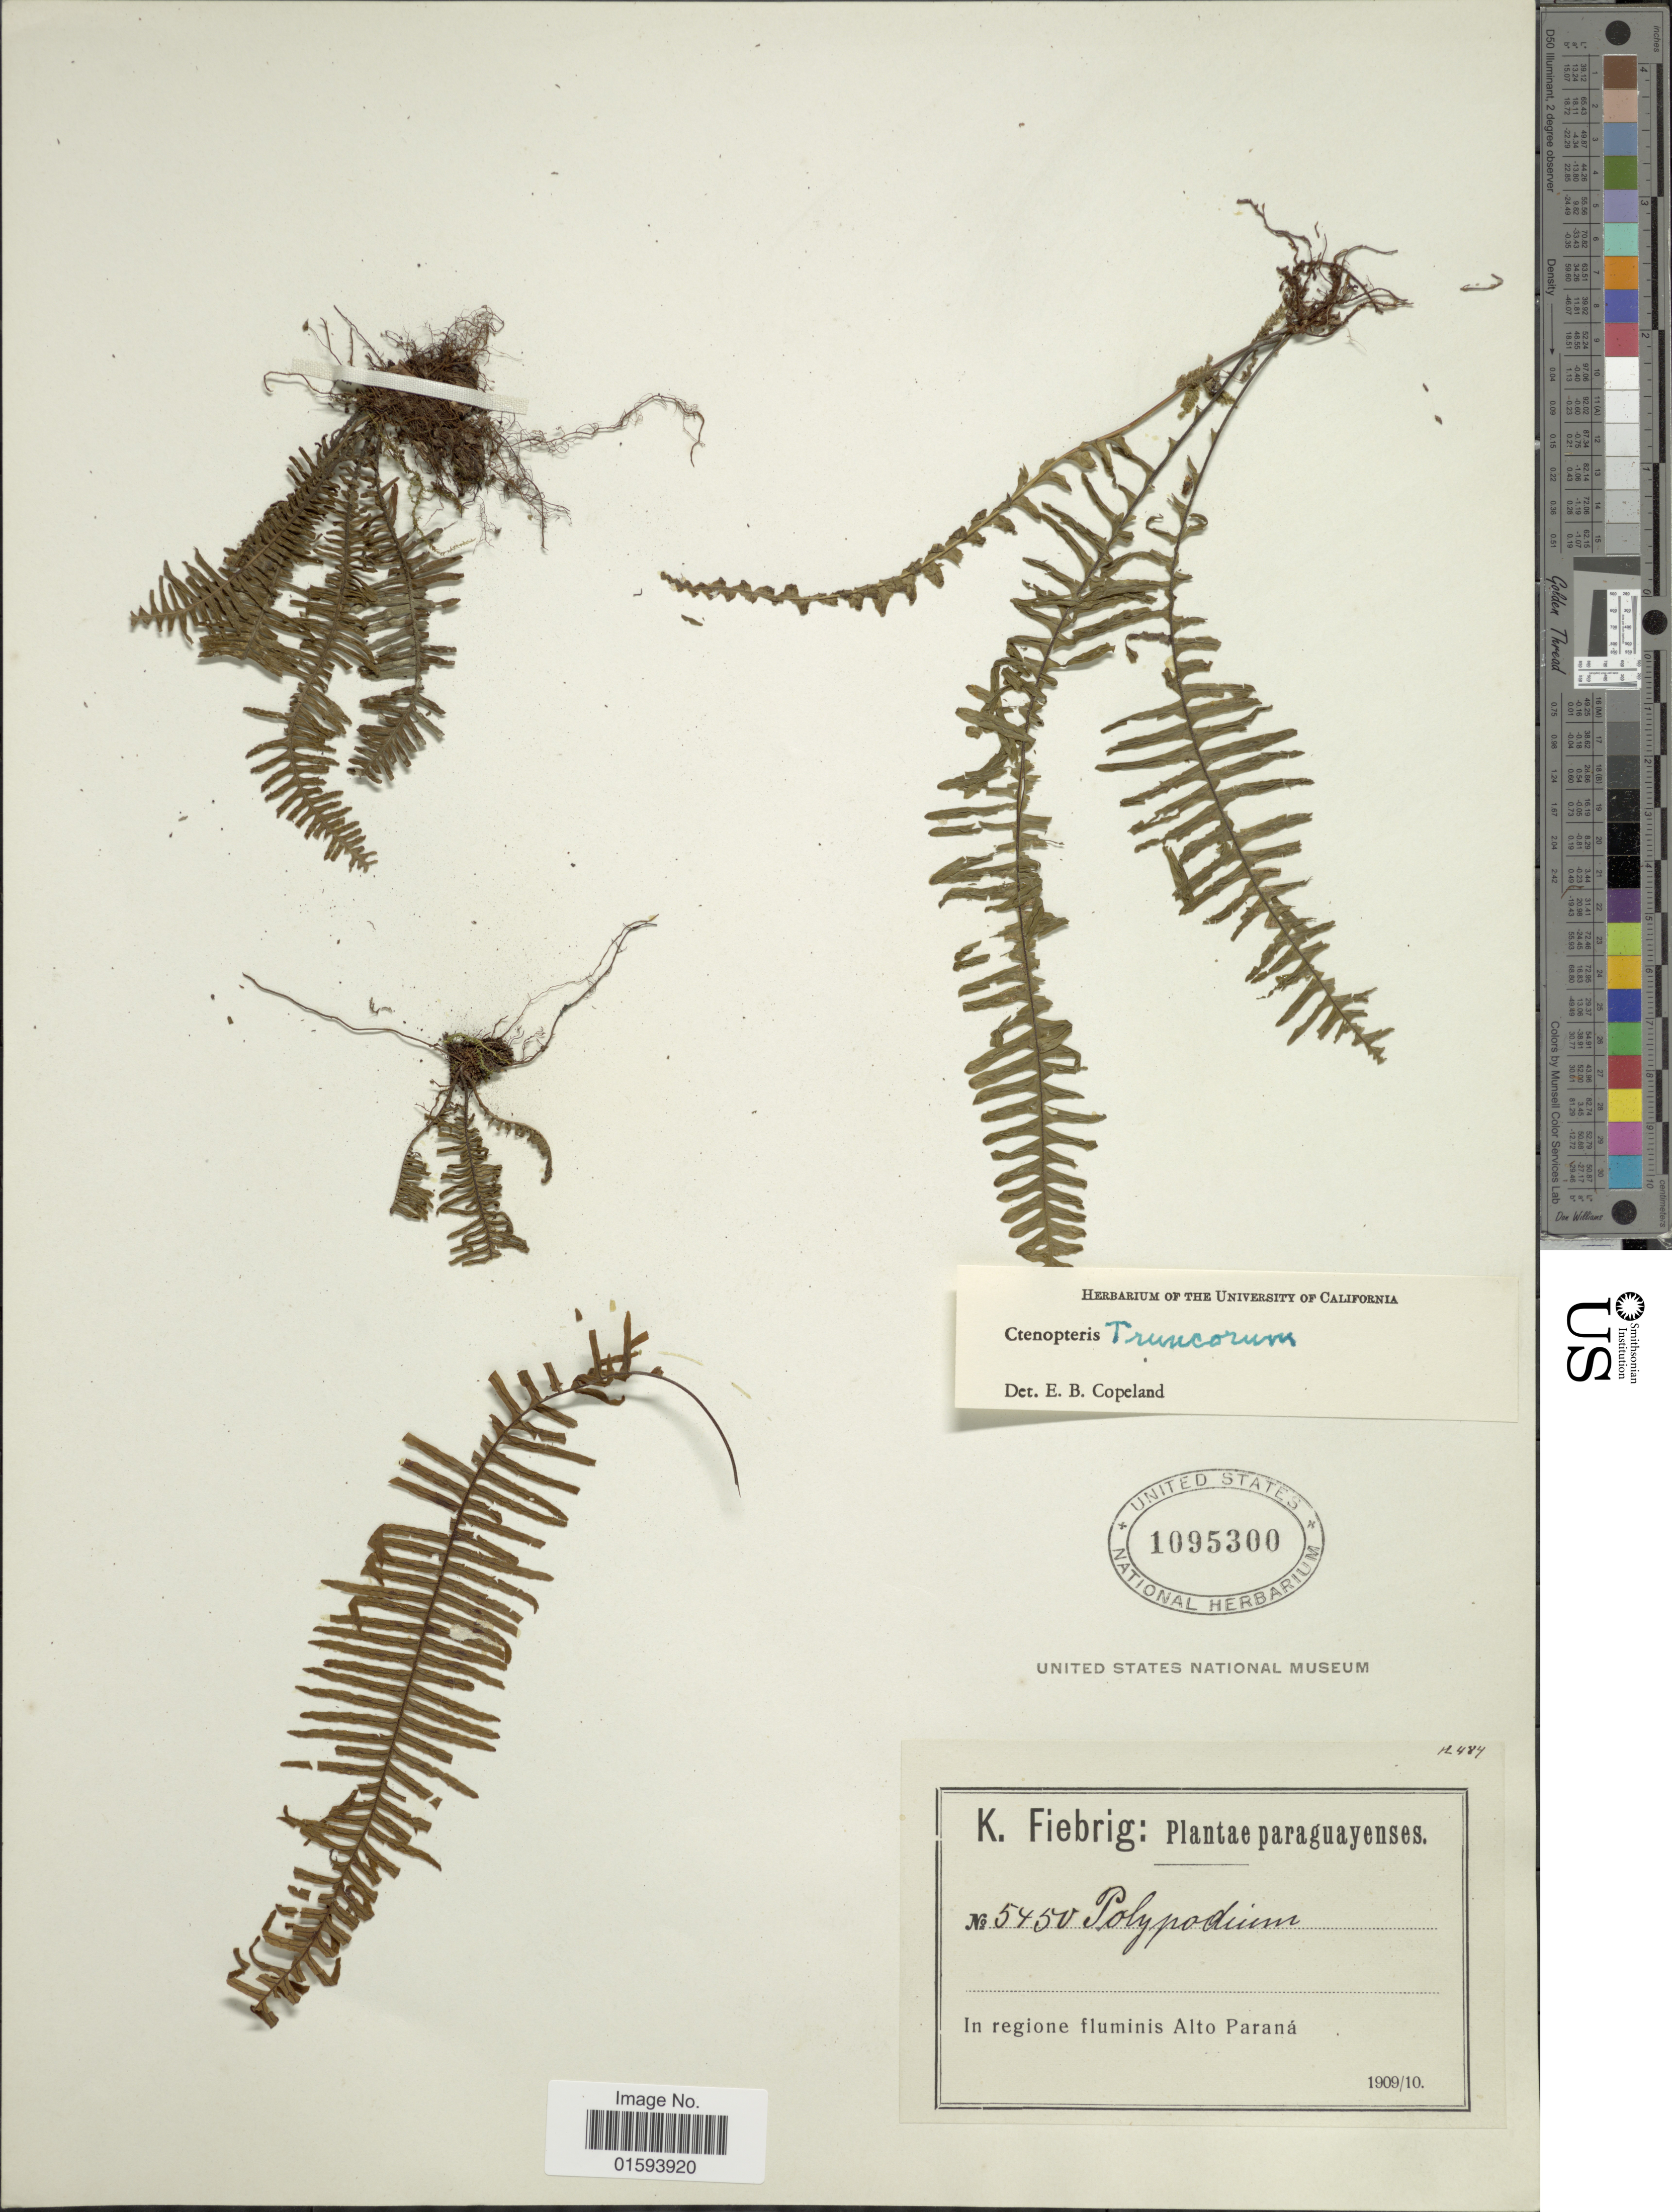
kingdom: Plantae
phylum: Tracheophyta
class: Polypodiopsida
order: Polypodiales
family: Polypodiaceae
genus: Pecluma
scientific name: Pecluma truncorum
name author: (Lindm.) M.G. Price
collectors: K. Fiebrig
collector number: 5450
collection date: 1909/1910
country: Paraguay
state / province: Alto Parana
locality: In regione fluminis Alto Parana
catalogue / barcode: US 1095300